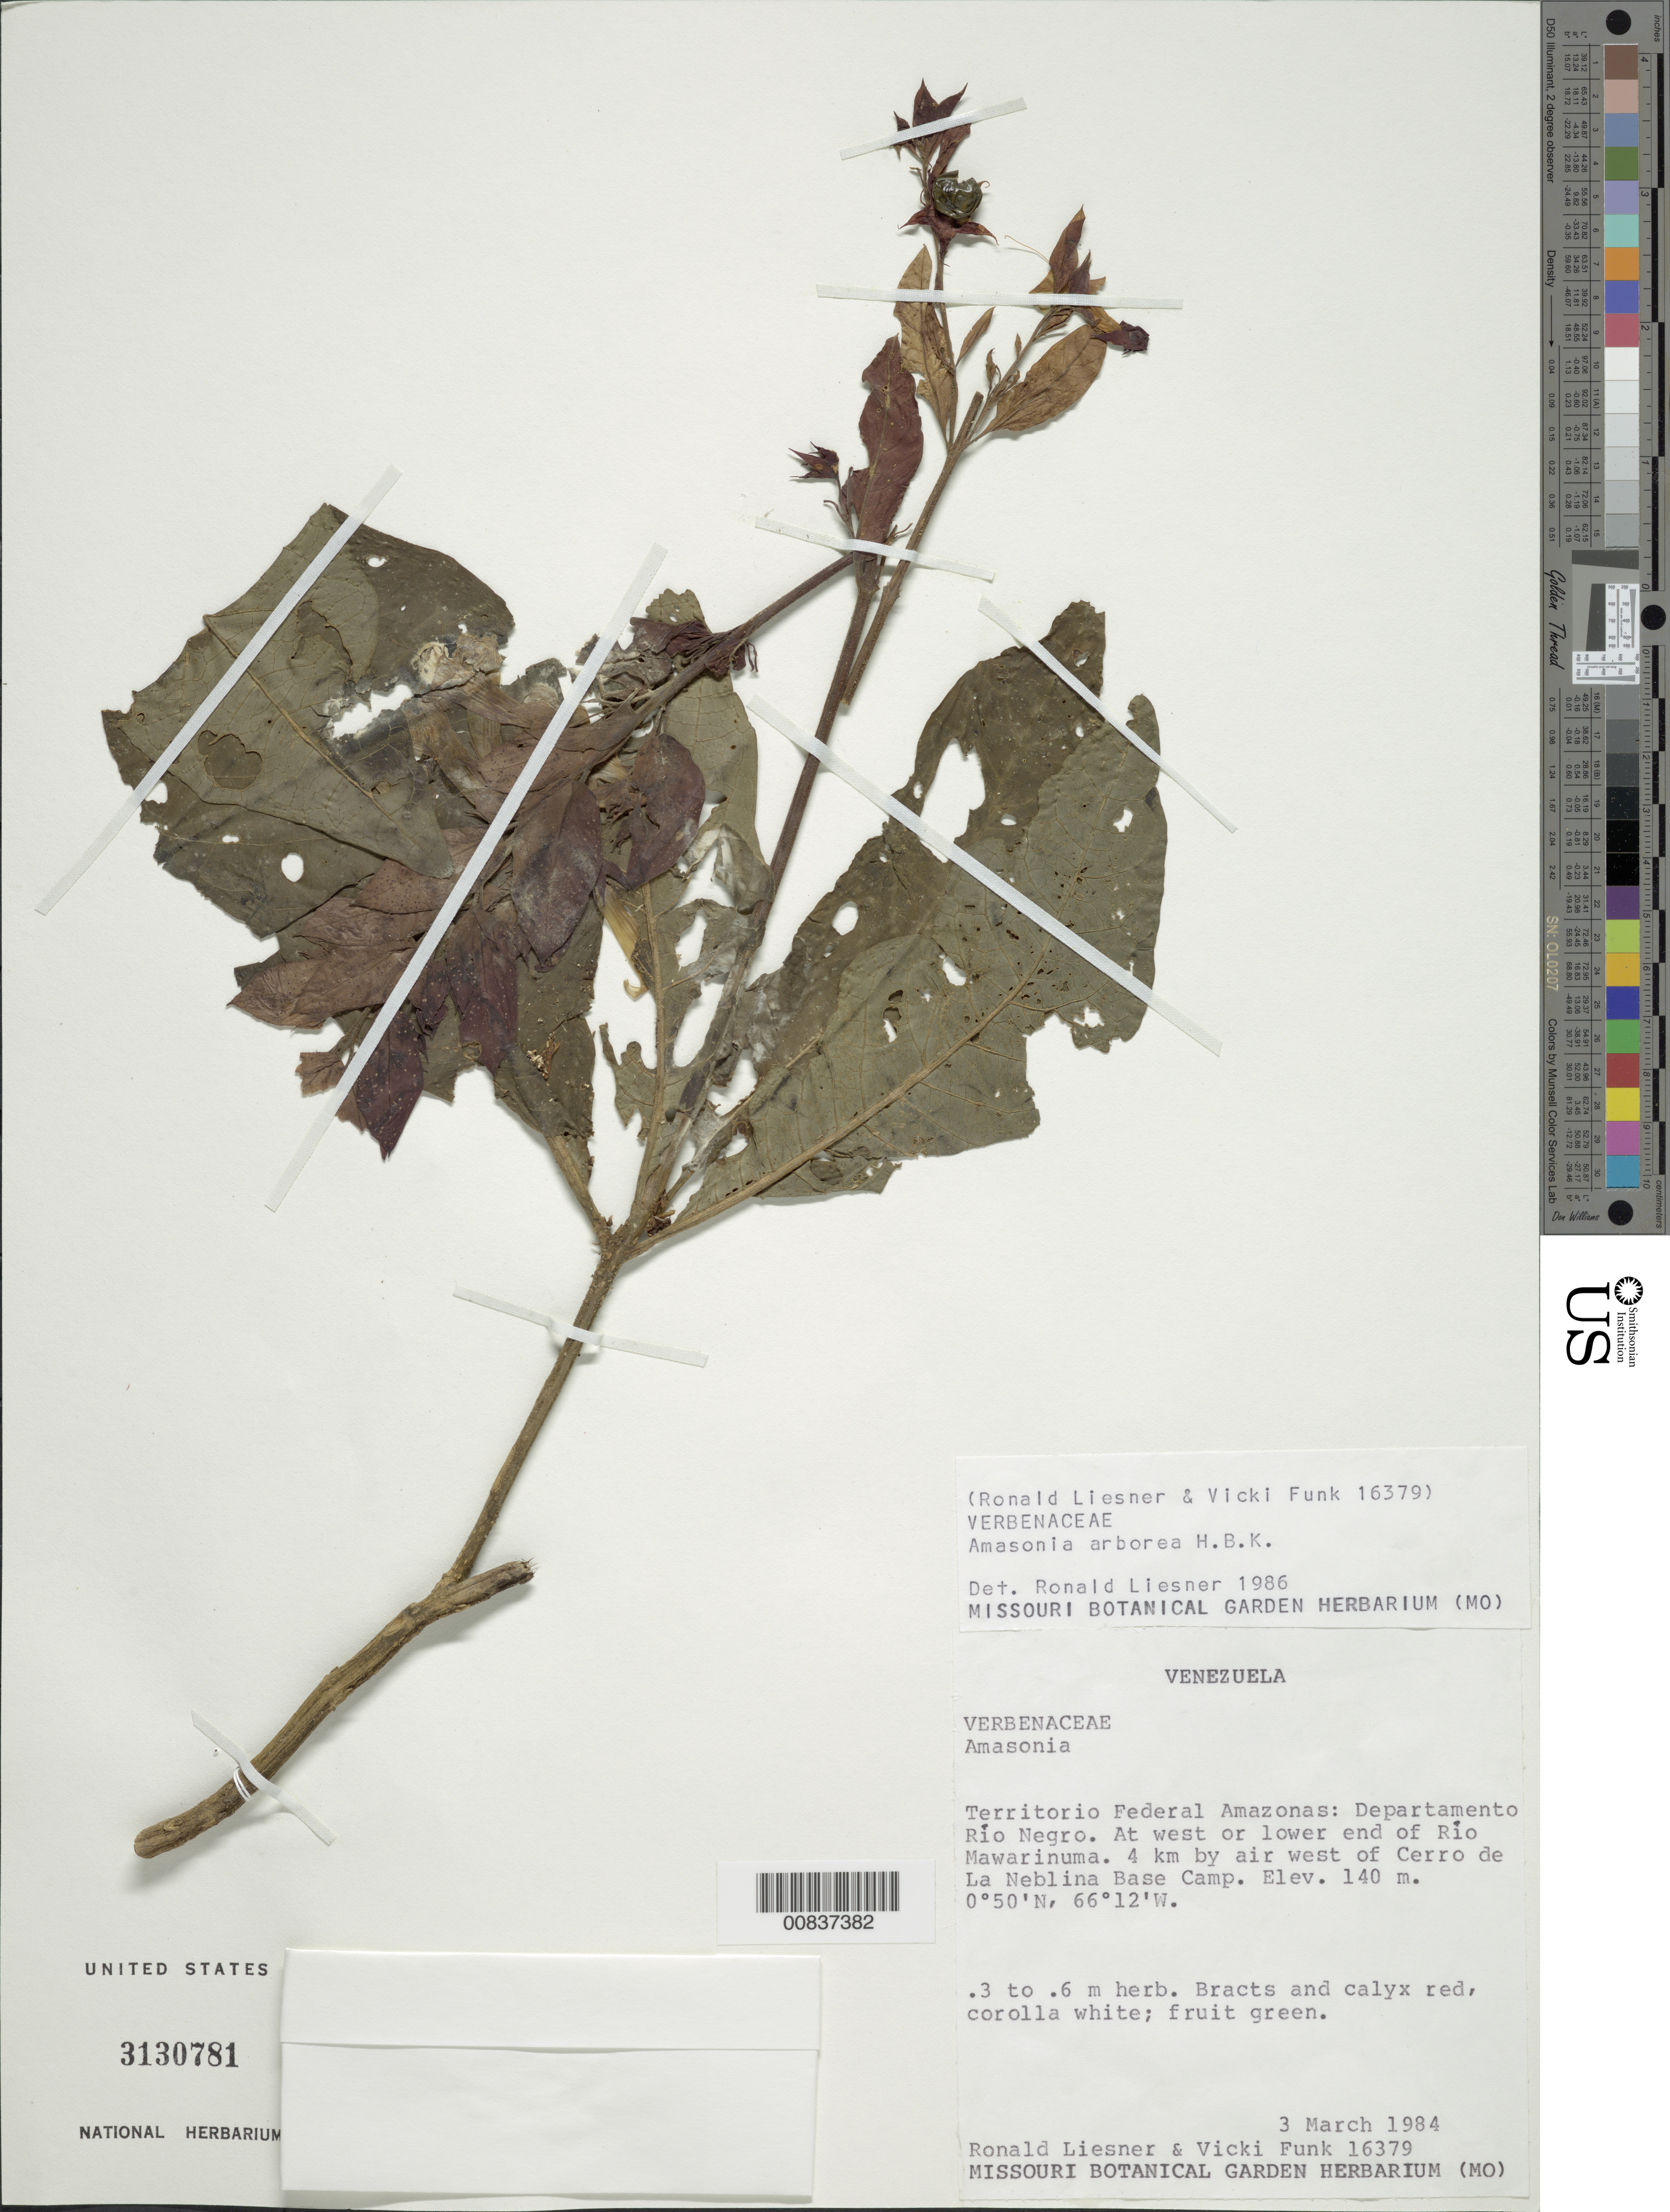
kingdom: Plantae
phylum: Tracheophyta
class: Magnoliopsida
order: Lamiales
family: Lamiaceae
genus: Amasonia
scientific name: Amasonia arborea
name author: (Aubl.) Moldenke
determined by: Liesner, R. L.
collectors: R. L. Liesner & V. Funk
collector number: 16379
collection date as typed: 3-Mar-84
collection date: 1984-03-03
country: Venezuela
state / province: Amazonas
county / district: Río Negro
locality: Río Mawarinuma, at west or lower end; 4 km by air W of Cerro de La Neblina Base Camp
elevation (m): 140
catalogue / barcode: US 3130781